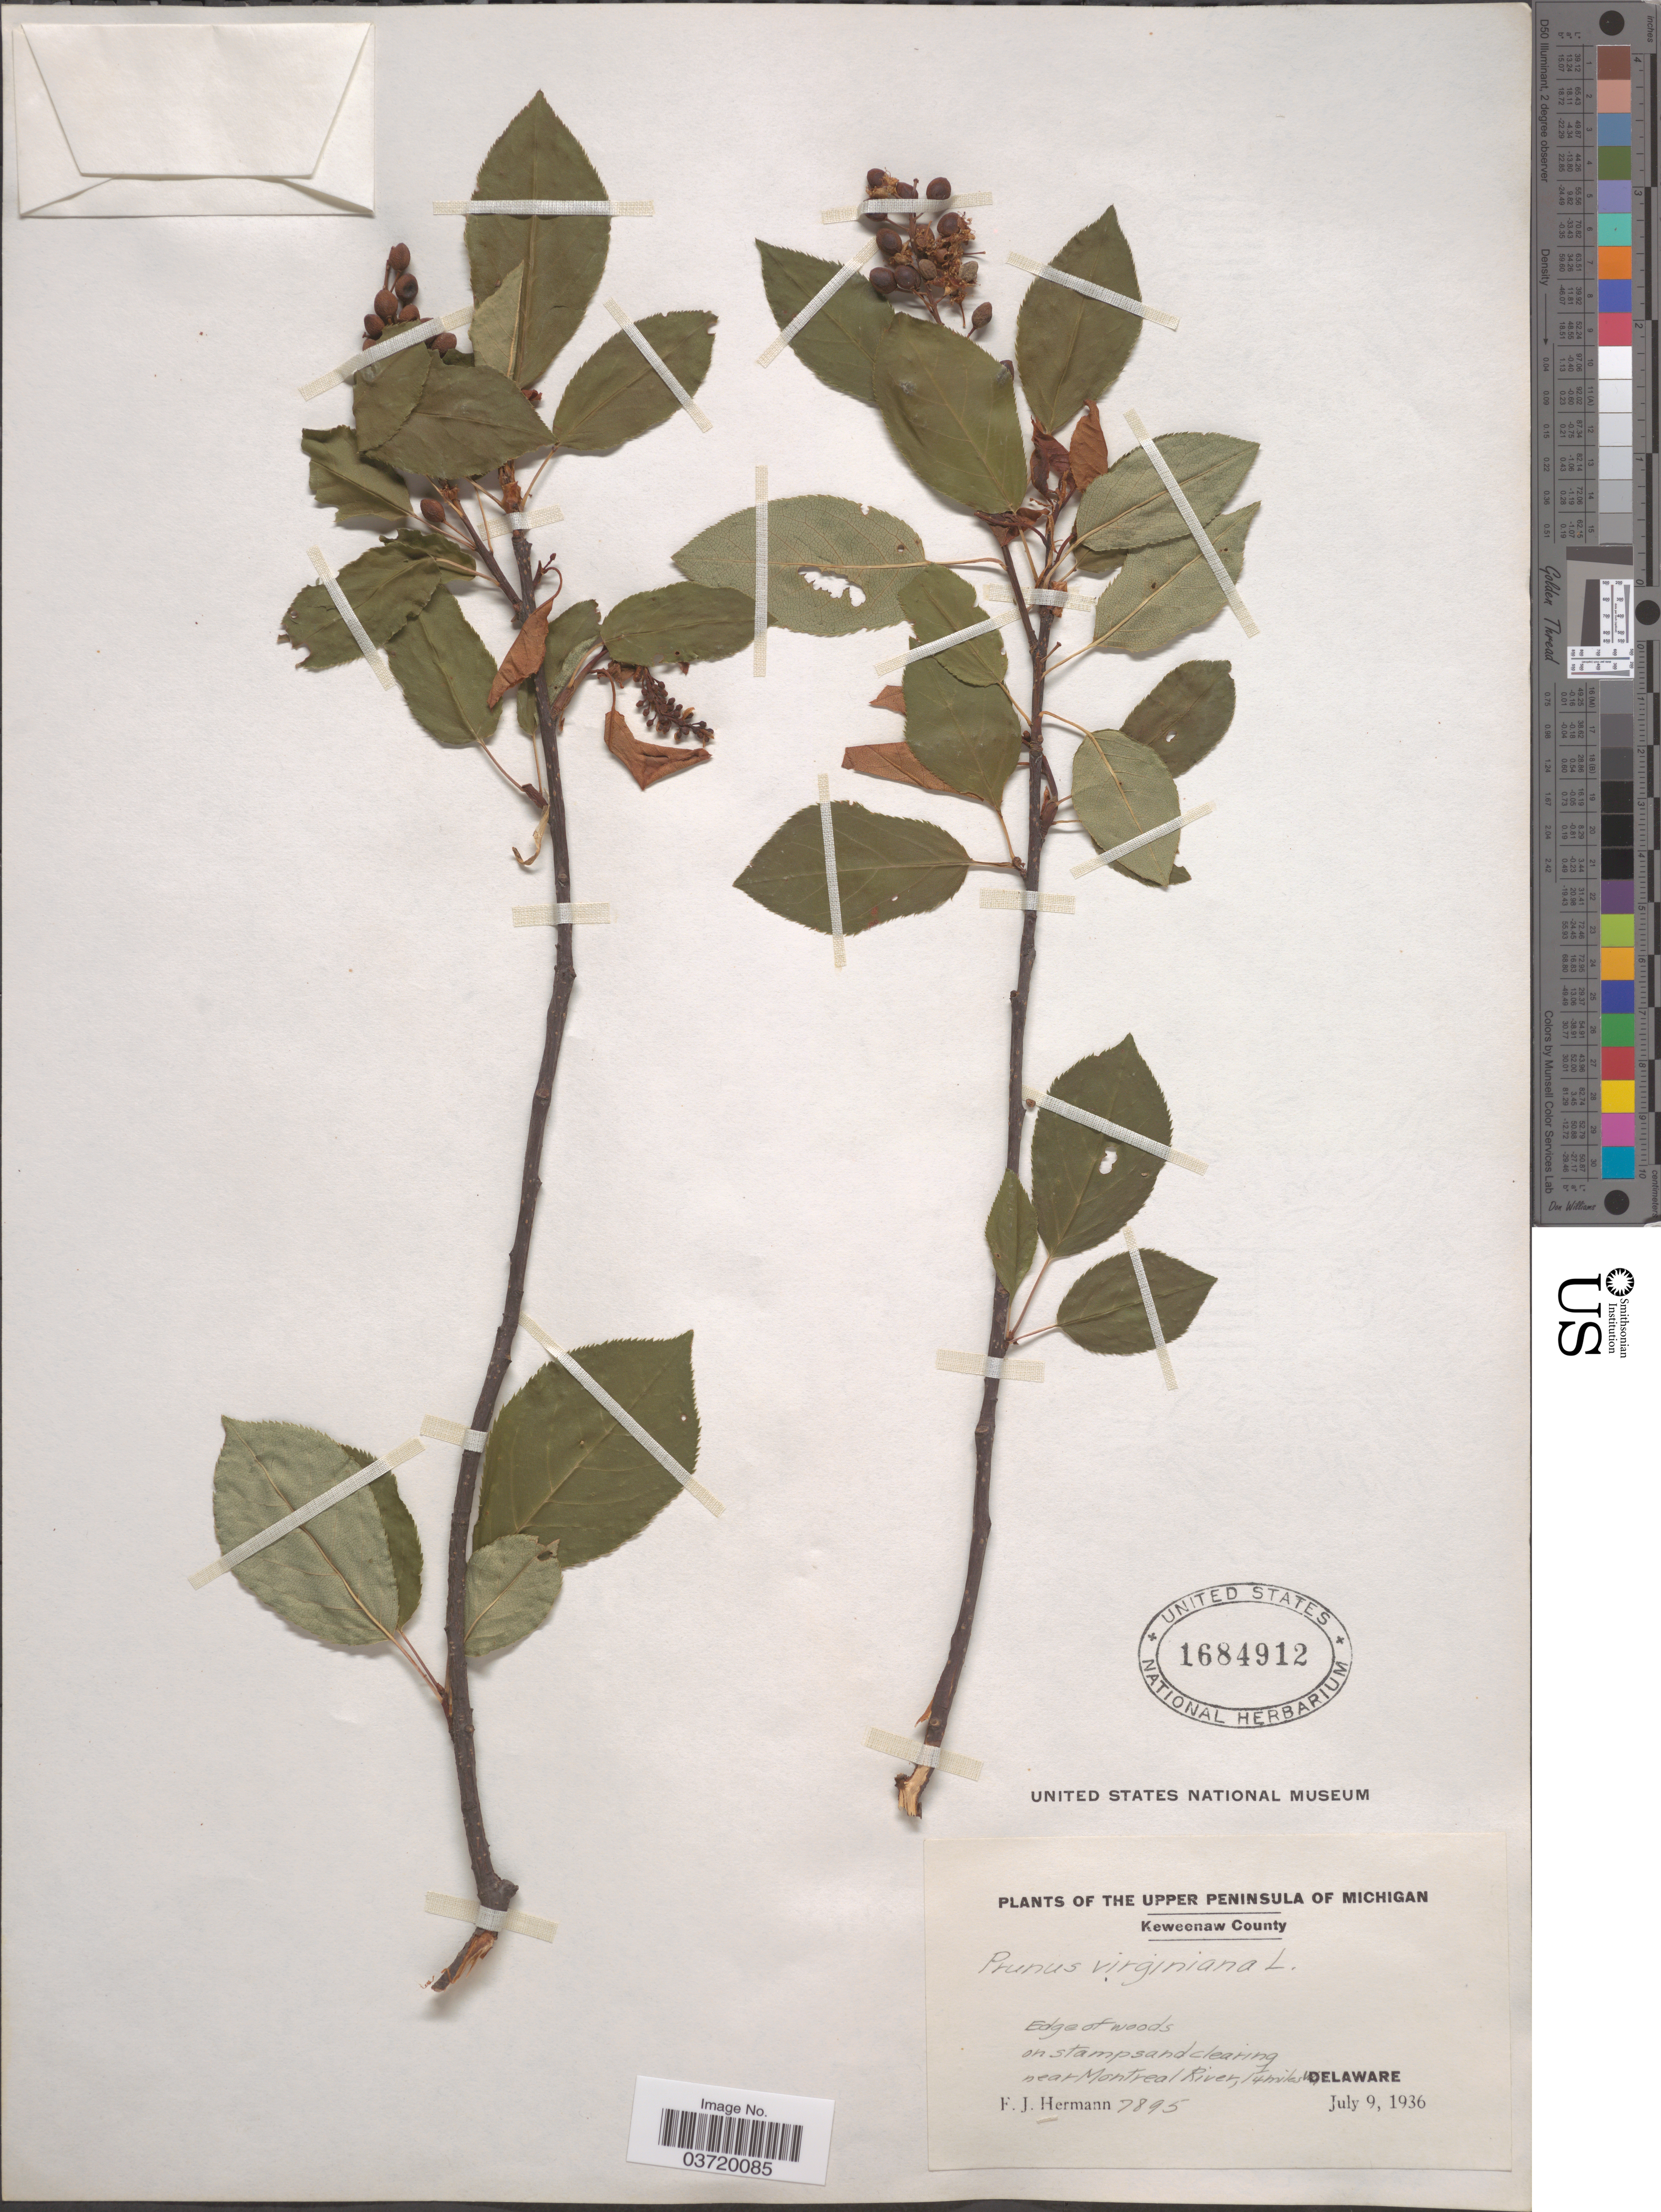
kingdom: Plantae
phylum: Tracheophyta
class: Magnoliopsida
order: Rosales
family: Rosaceae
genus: Prunus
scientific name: Prunus virginiana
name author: L.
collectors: F. J. Hermann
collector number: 7895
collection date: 1936-07-09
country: United States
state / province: Michigan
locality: The Upper Peninsula of Michigan. Keweenaw County. Edge of woods on stamp sand clearing near Montreal River, 1¼ miles W.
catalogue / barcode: US 1684912